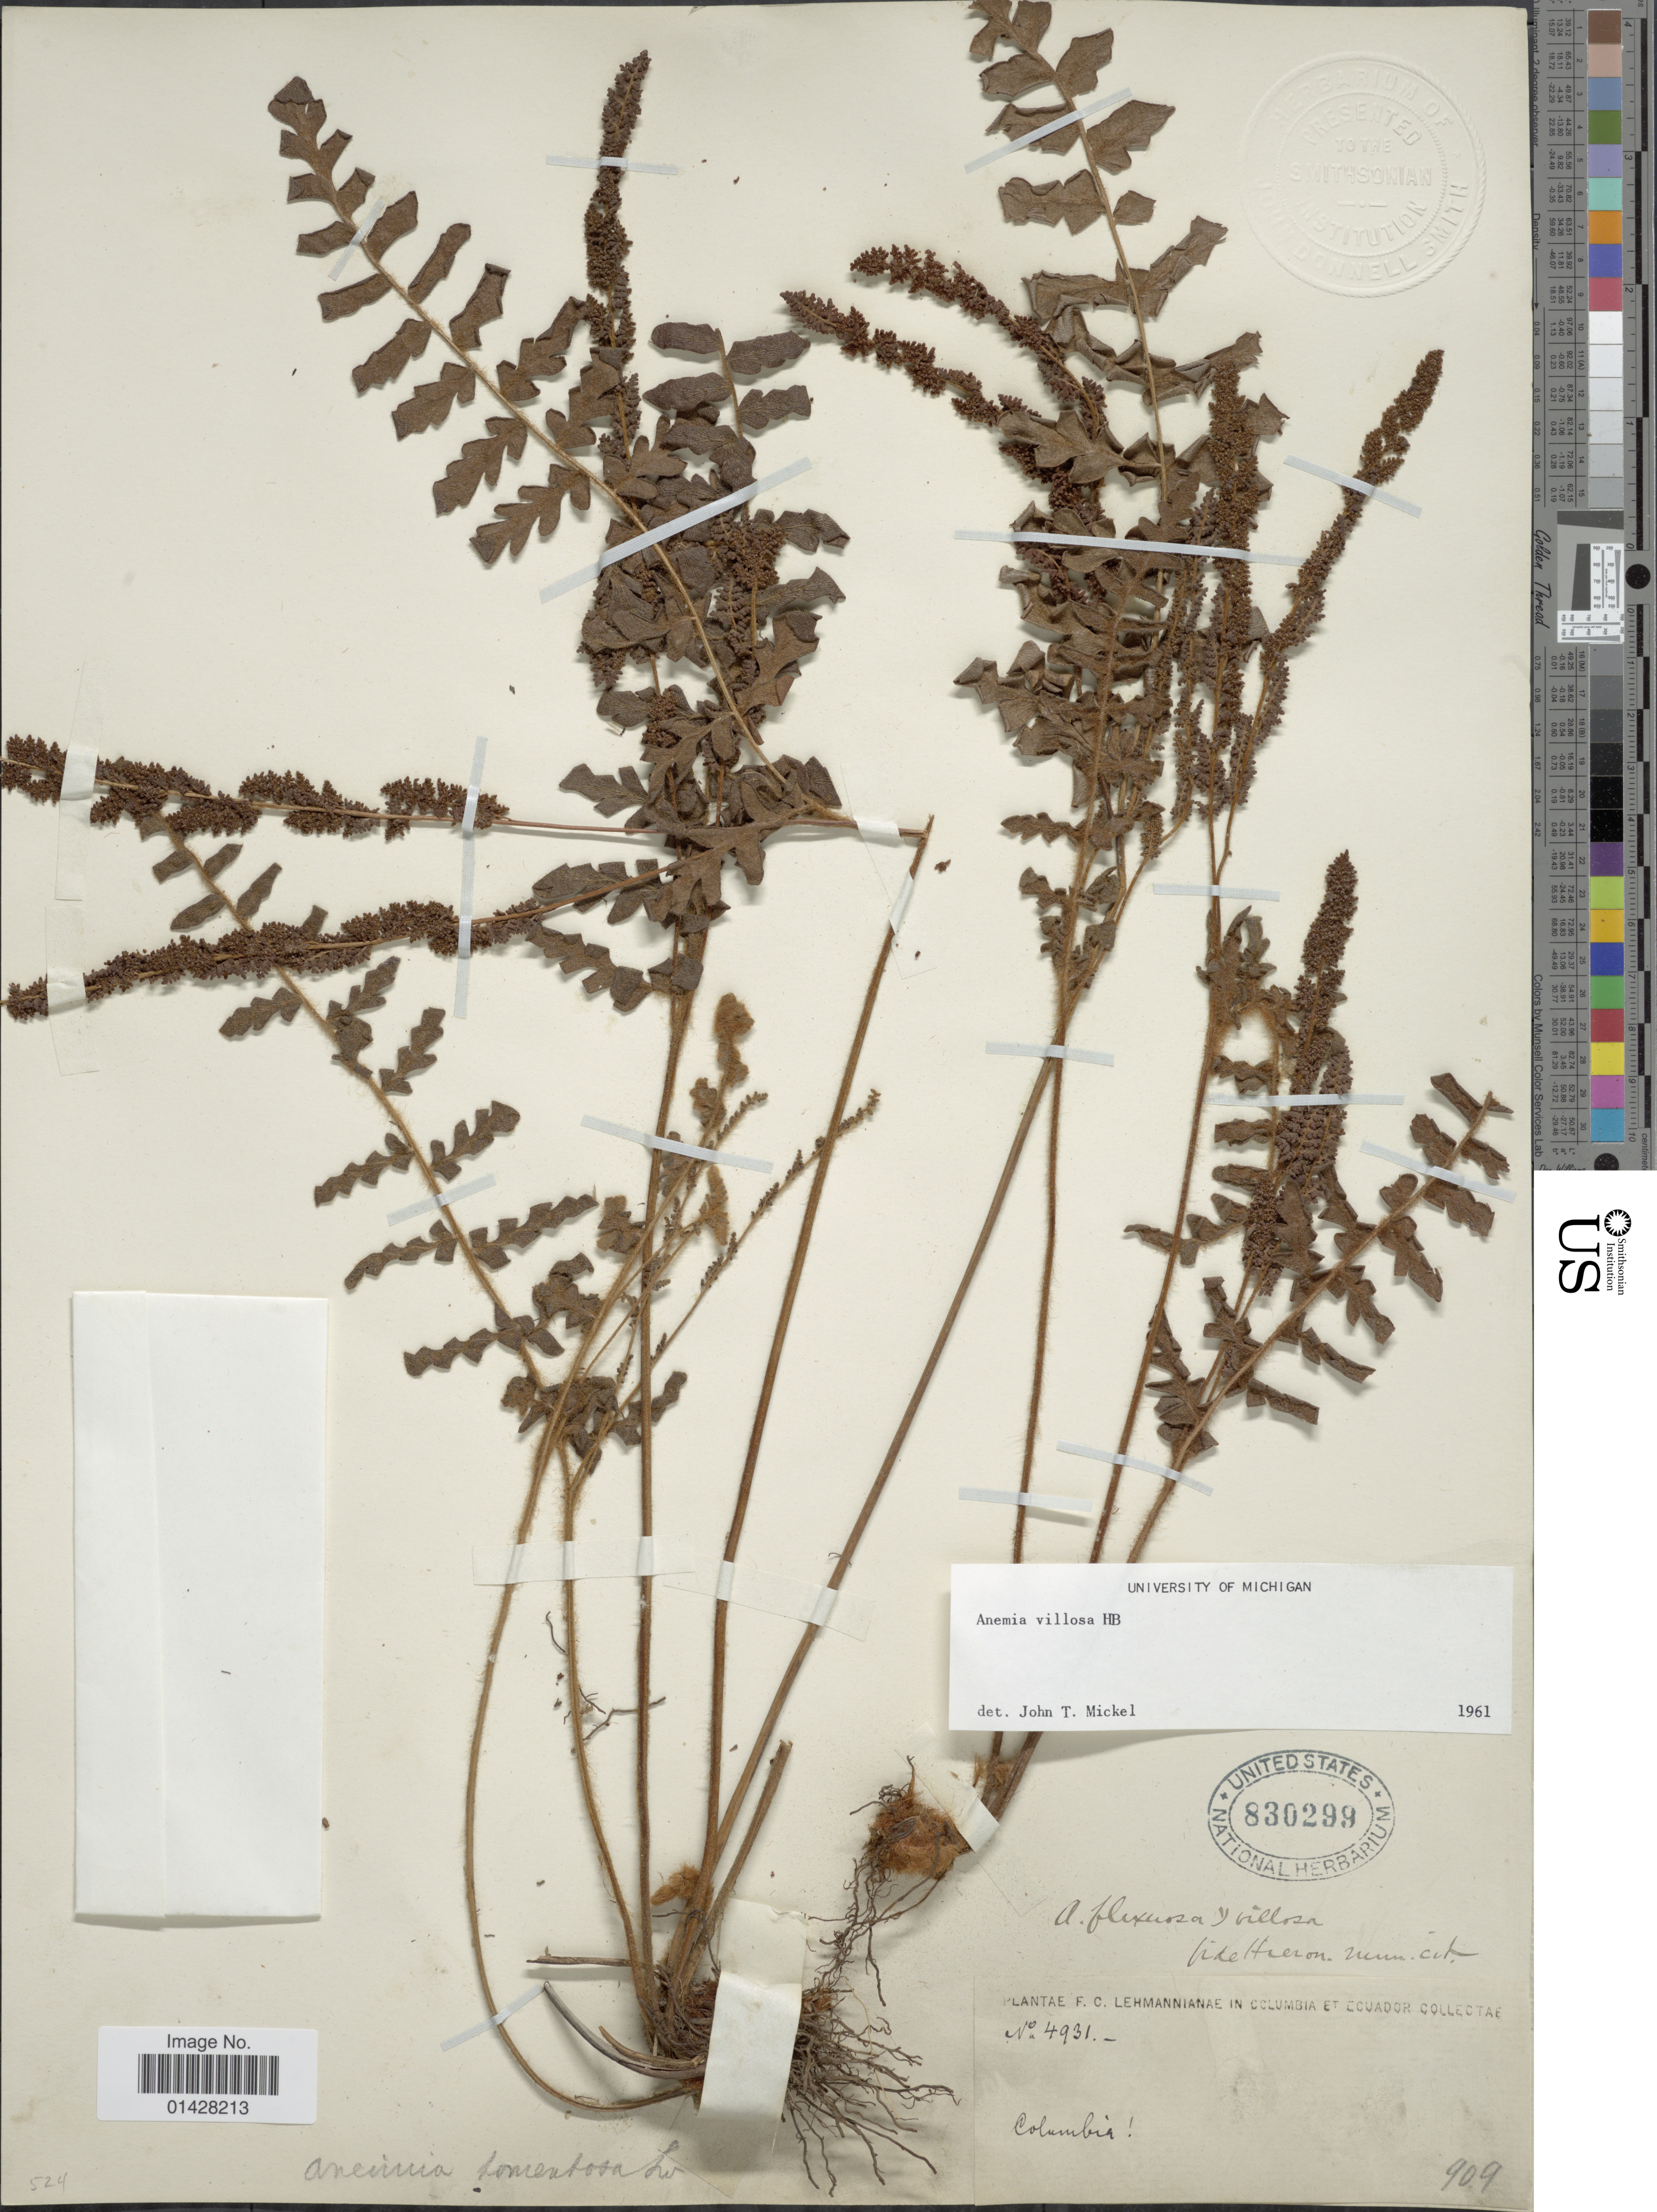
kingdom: Plantae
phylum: Tracheophyta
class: Polypodiopsida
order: Schizaeales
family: Anemiaceae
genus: Anemia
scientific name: Anemia villosa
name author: Humb. & Bonpl. ex Willd.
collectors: F. C. Lehmann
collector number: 4931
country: Colombia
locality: Columbia et Ecuador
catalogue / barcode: US 830299